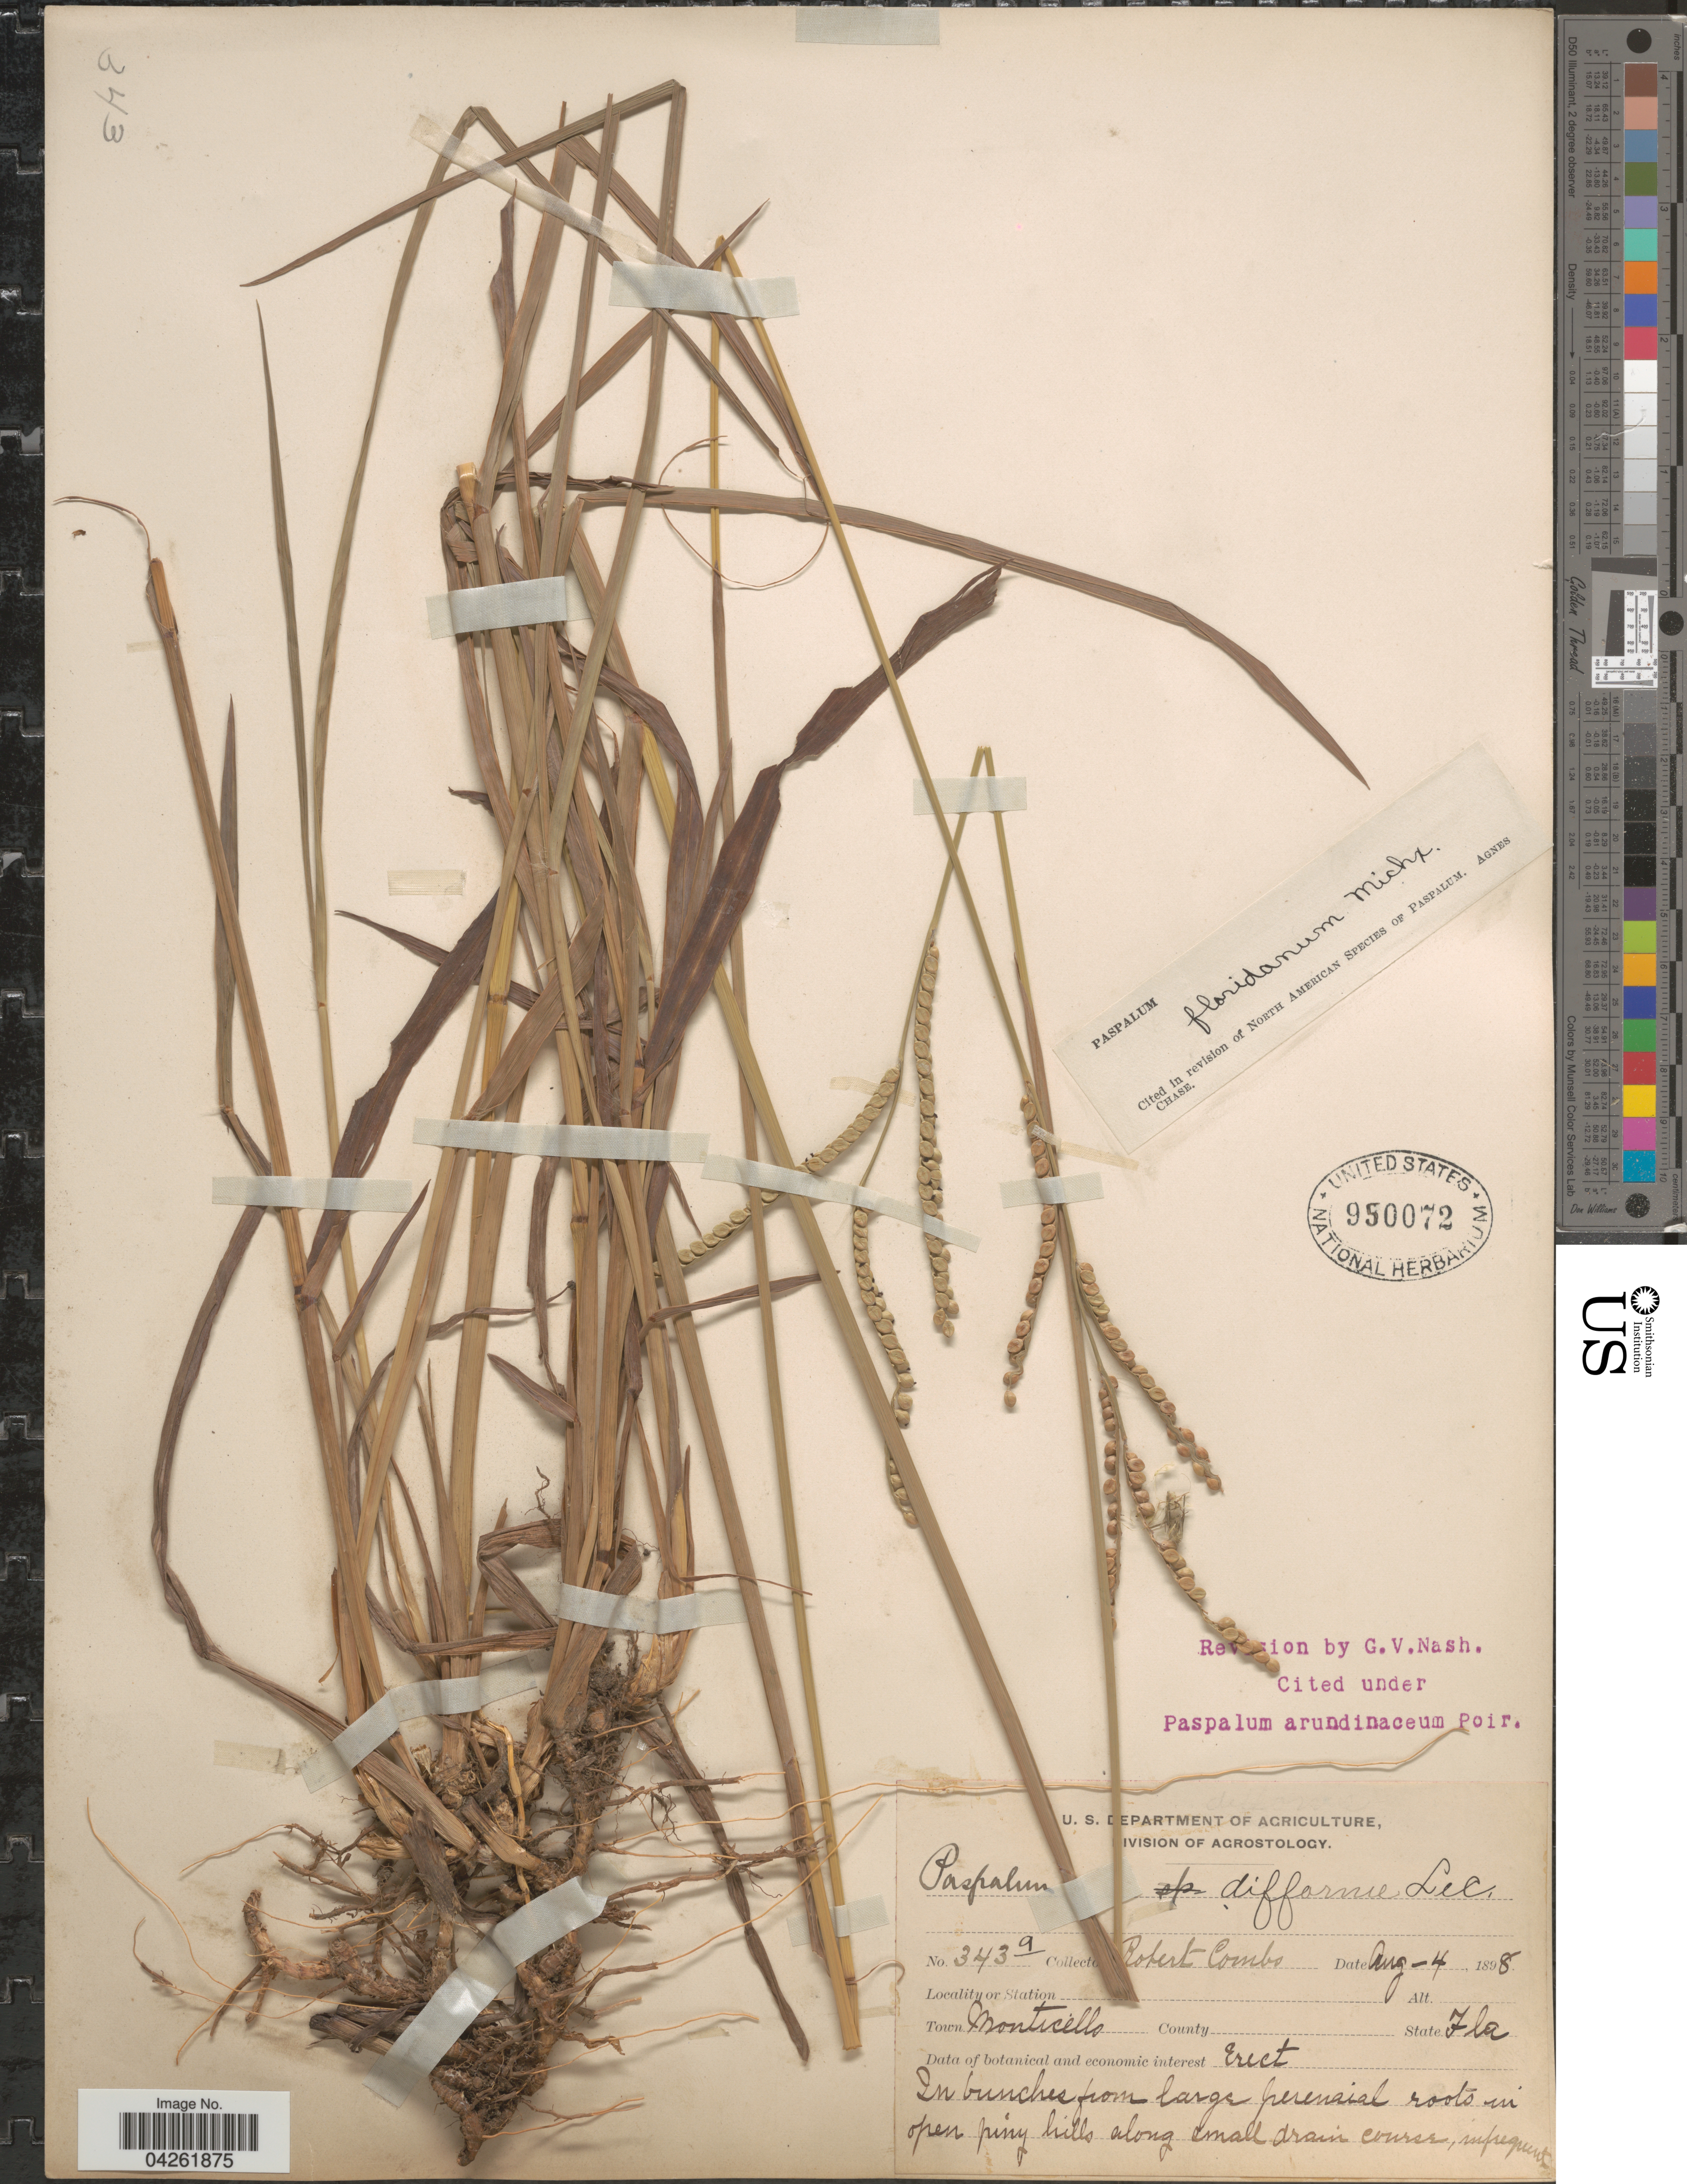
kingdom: Plantae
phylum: Tracheophyta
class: Liliopsida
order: Poales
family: Poaceae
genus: Paspalum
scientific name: Paspalum floridanum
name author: Michx.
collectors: R. Combs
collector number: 343a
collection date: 1898-08-04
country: United States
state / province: Florida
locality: Town Monticello.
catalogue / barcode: US 950072